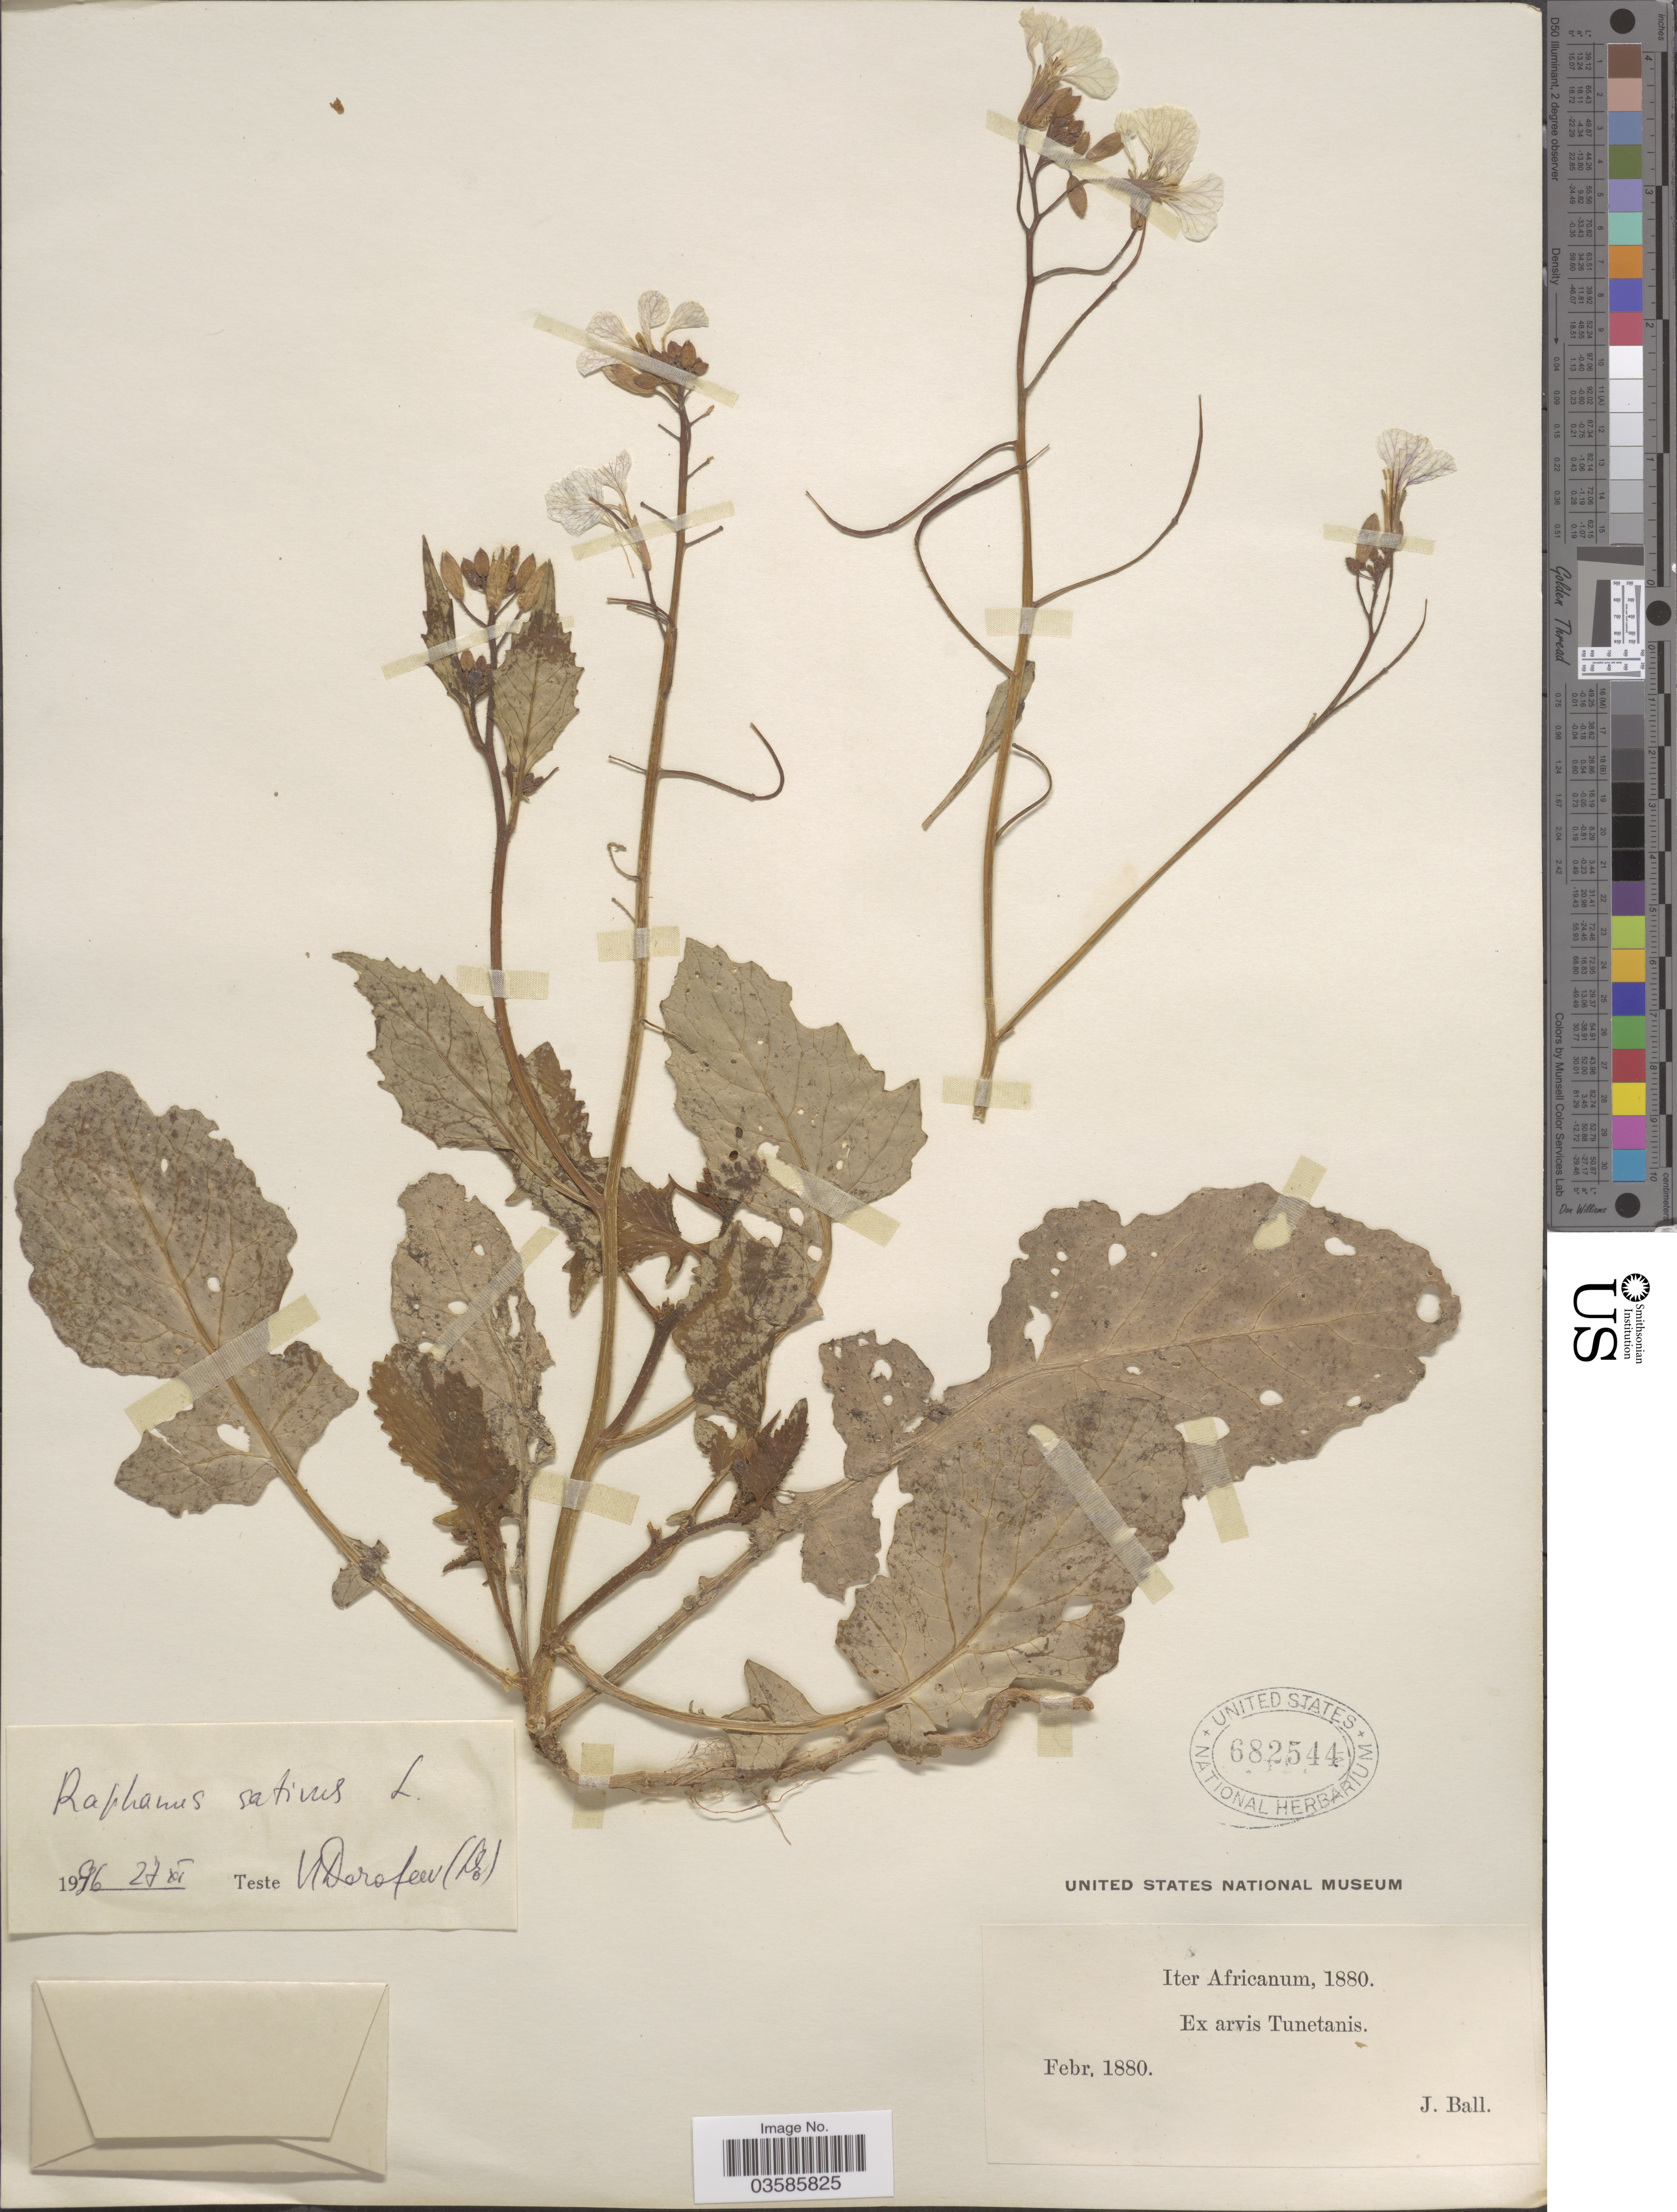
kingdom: Plantae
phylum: Tracheophyta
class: Magnoliopsida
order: Brassicales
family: Brassicaceae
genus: Raphanus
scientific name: Raphanus sativus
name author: L.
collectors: J. Ball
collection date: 1880-02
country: Tunisia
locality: Iter Africanum. Ex arvis Tunetanis.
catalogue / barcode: US 682544